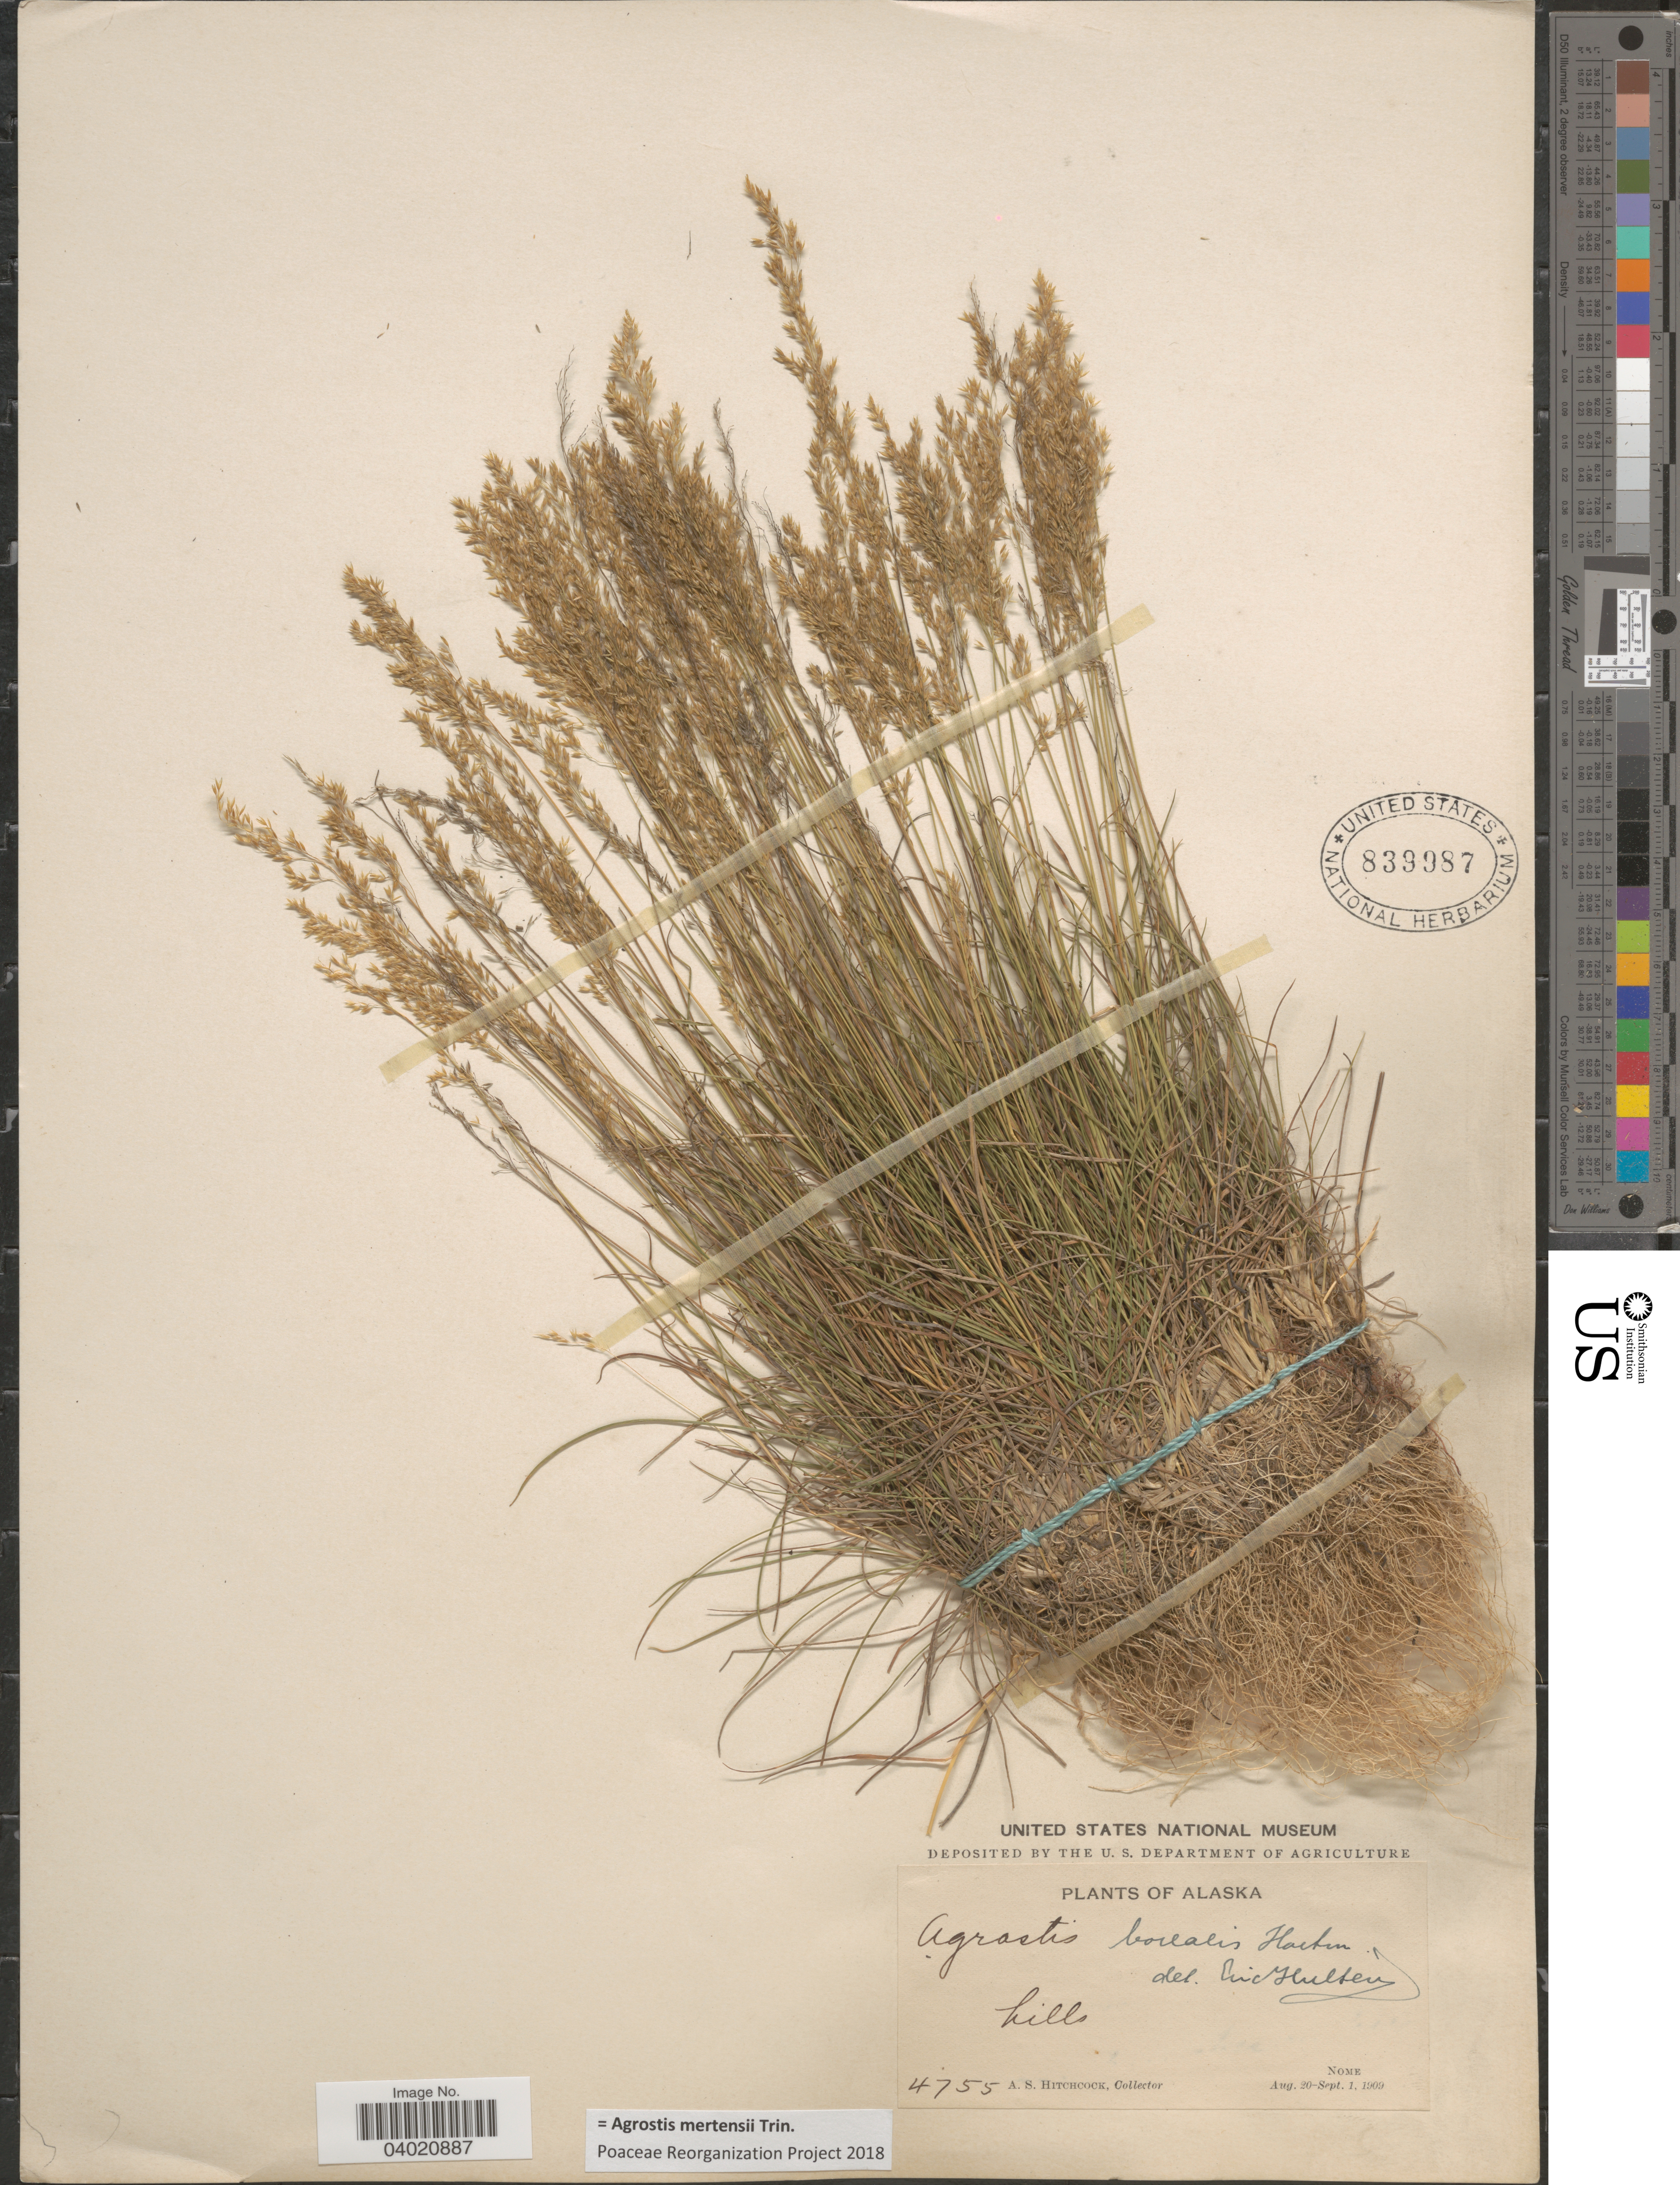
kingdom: Plantae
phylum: Tracheophyta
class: Liliopsida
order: Poales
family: Poaceae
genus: Agrostis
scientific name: Agrostis mertensii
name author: Trin.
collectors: A. S. Hitchcock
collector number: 4755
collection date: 1909-08-20/1909-09-01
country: United States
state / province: Alaska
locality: Nome.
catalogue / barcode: US 839987